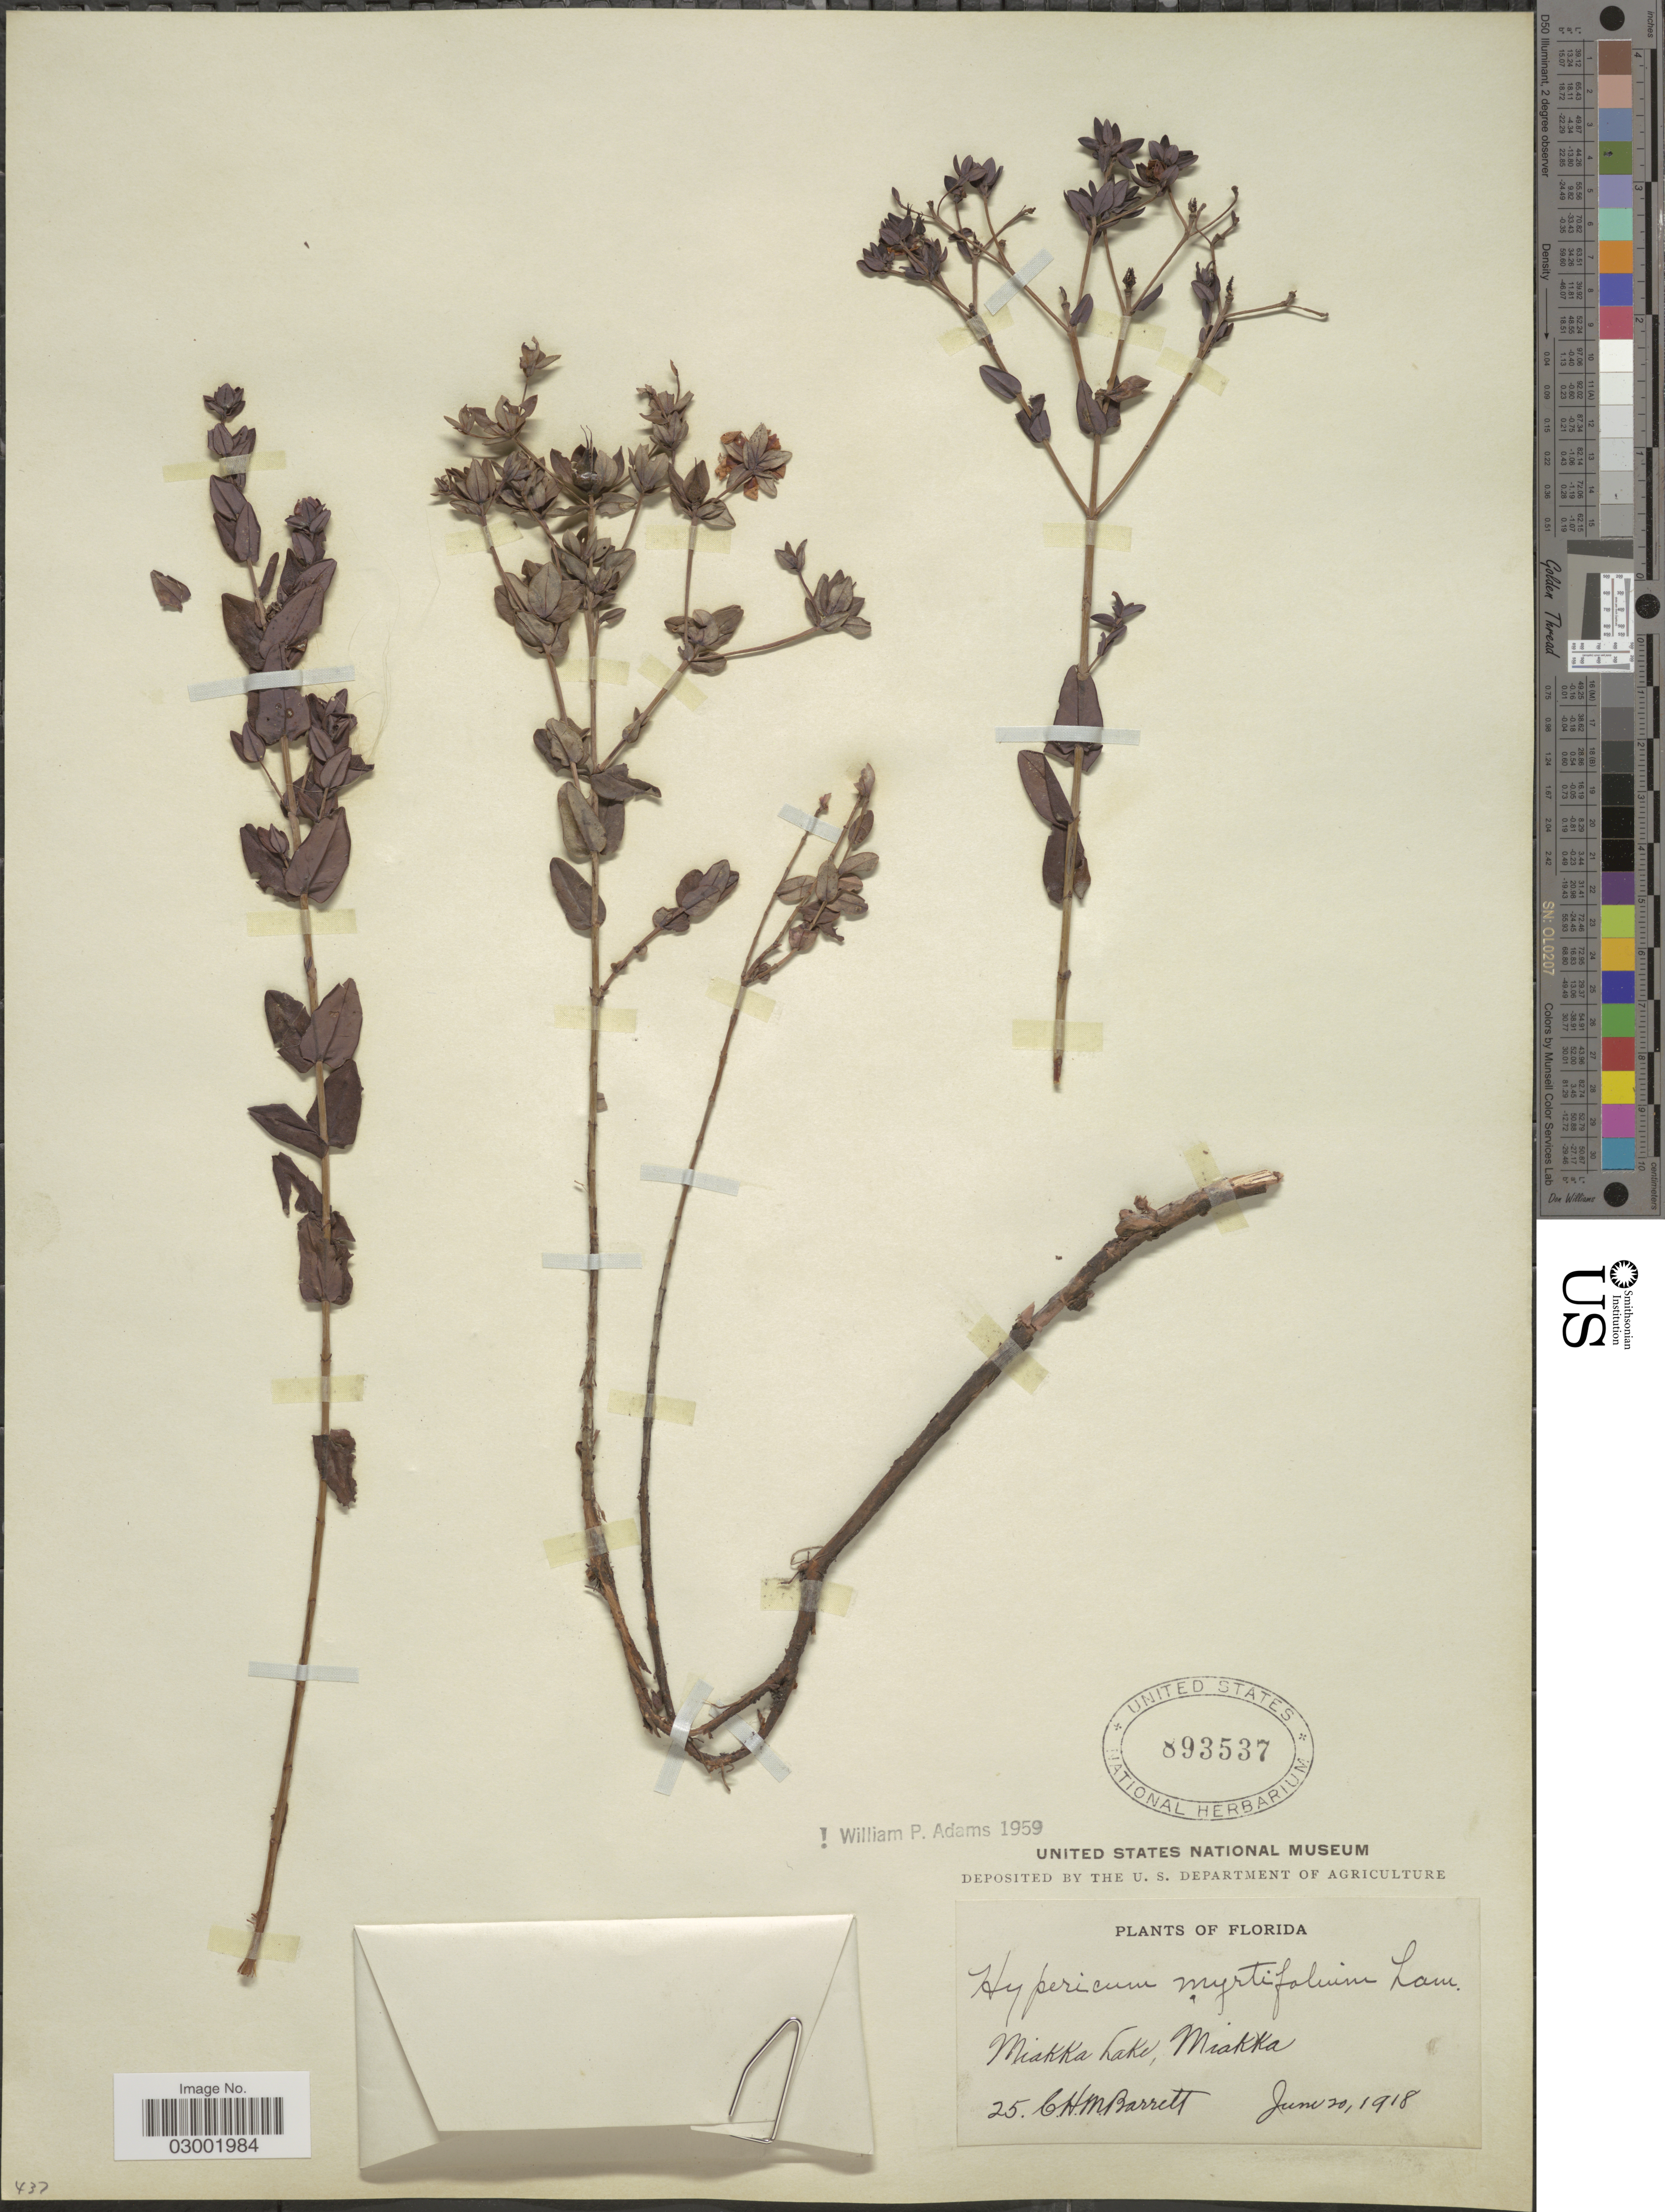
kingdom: Plantae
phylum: Tracheophyta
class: Magnoliopsida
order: Malpighiales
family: Hypericaceae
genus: Hypericum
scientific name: Hypericum myrtifolium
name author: Lam.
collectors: C. Barrett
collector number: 25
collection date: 1918-06-20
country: United States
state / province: Florida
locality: Miakka Lake, Miakka.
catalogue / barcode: US 893537